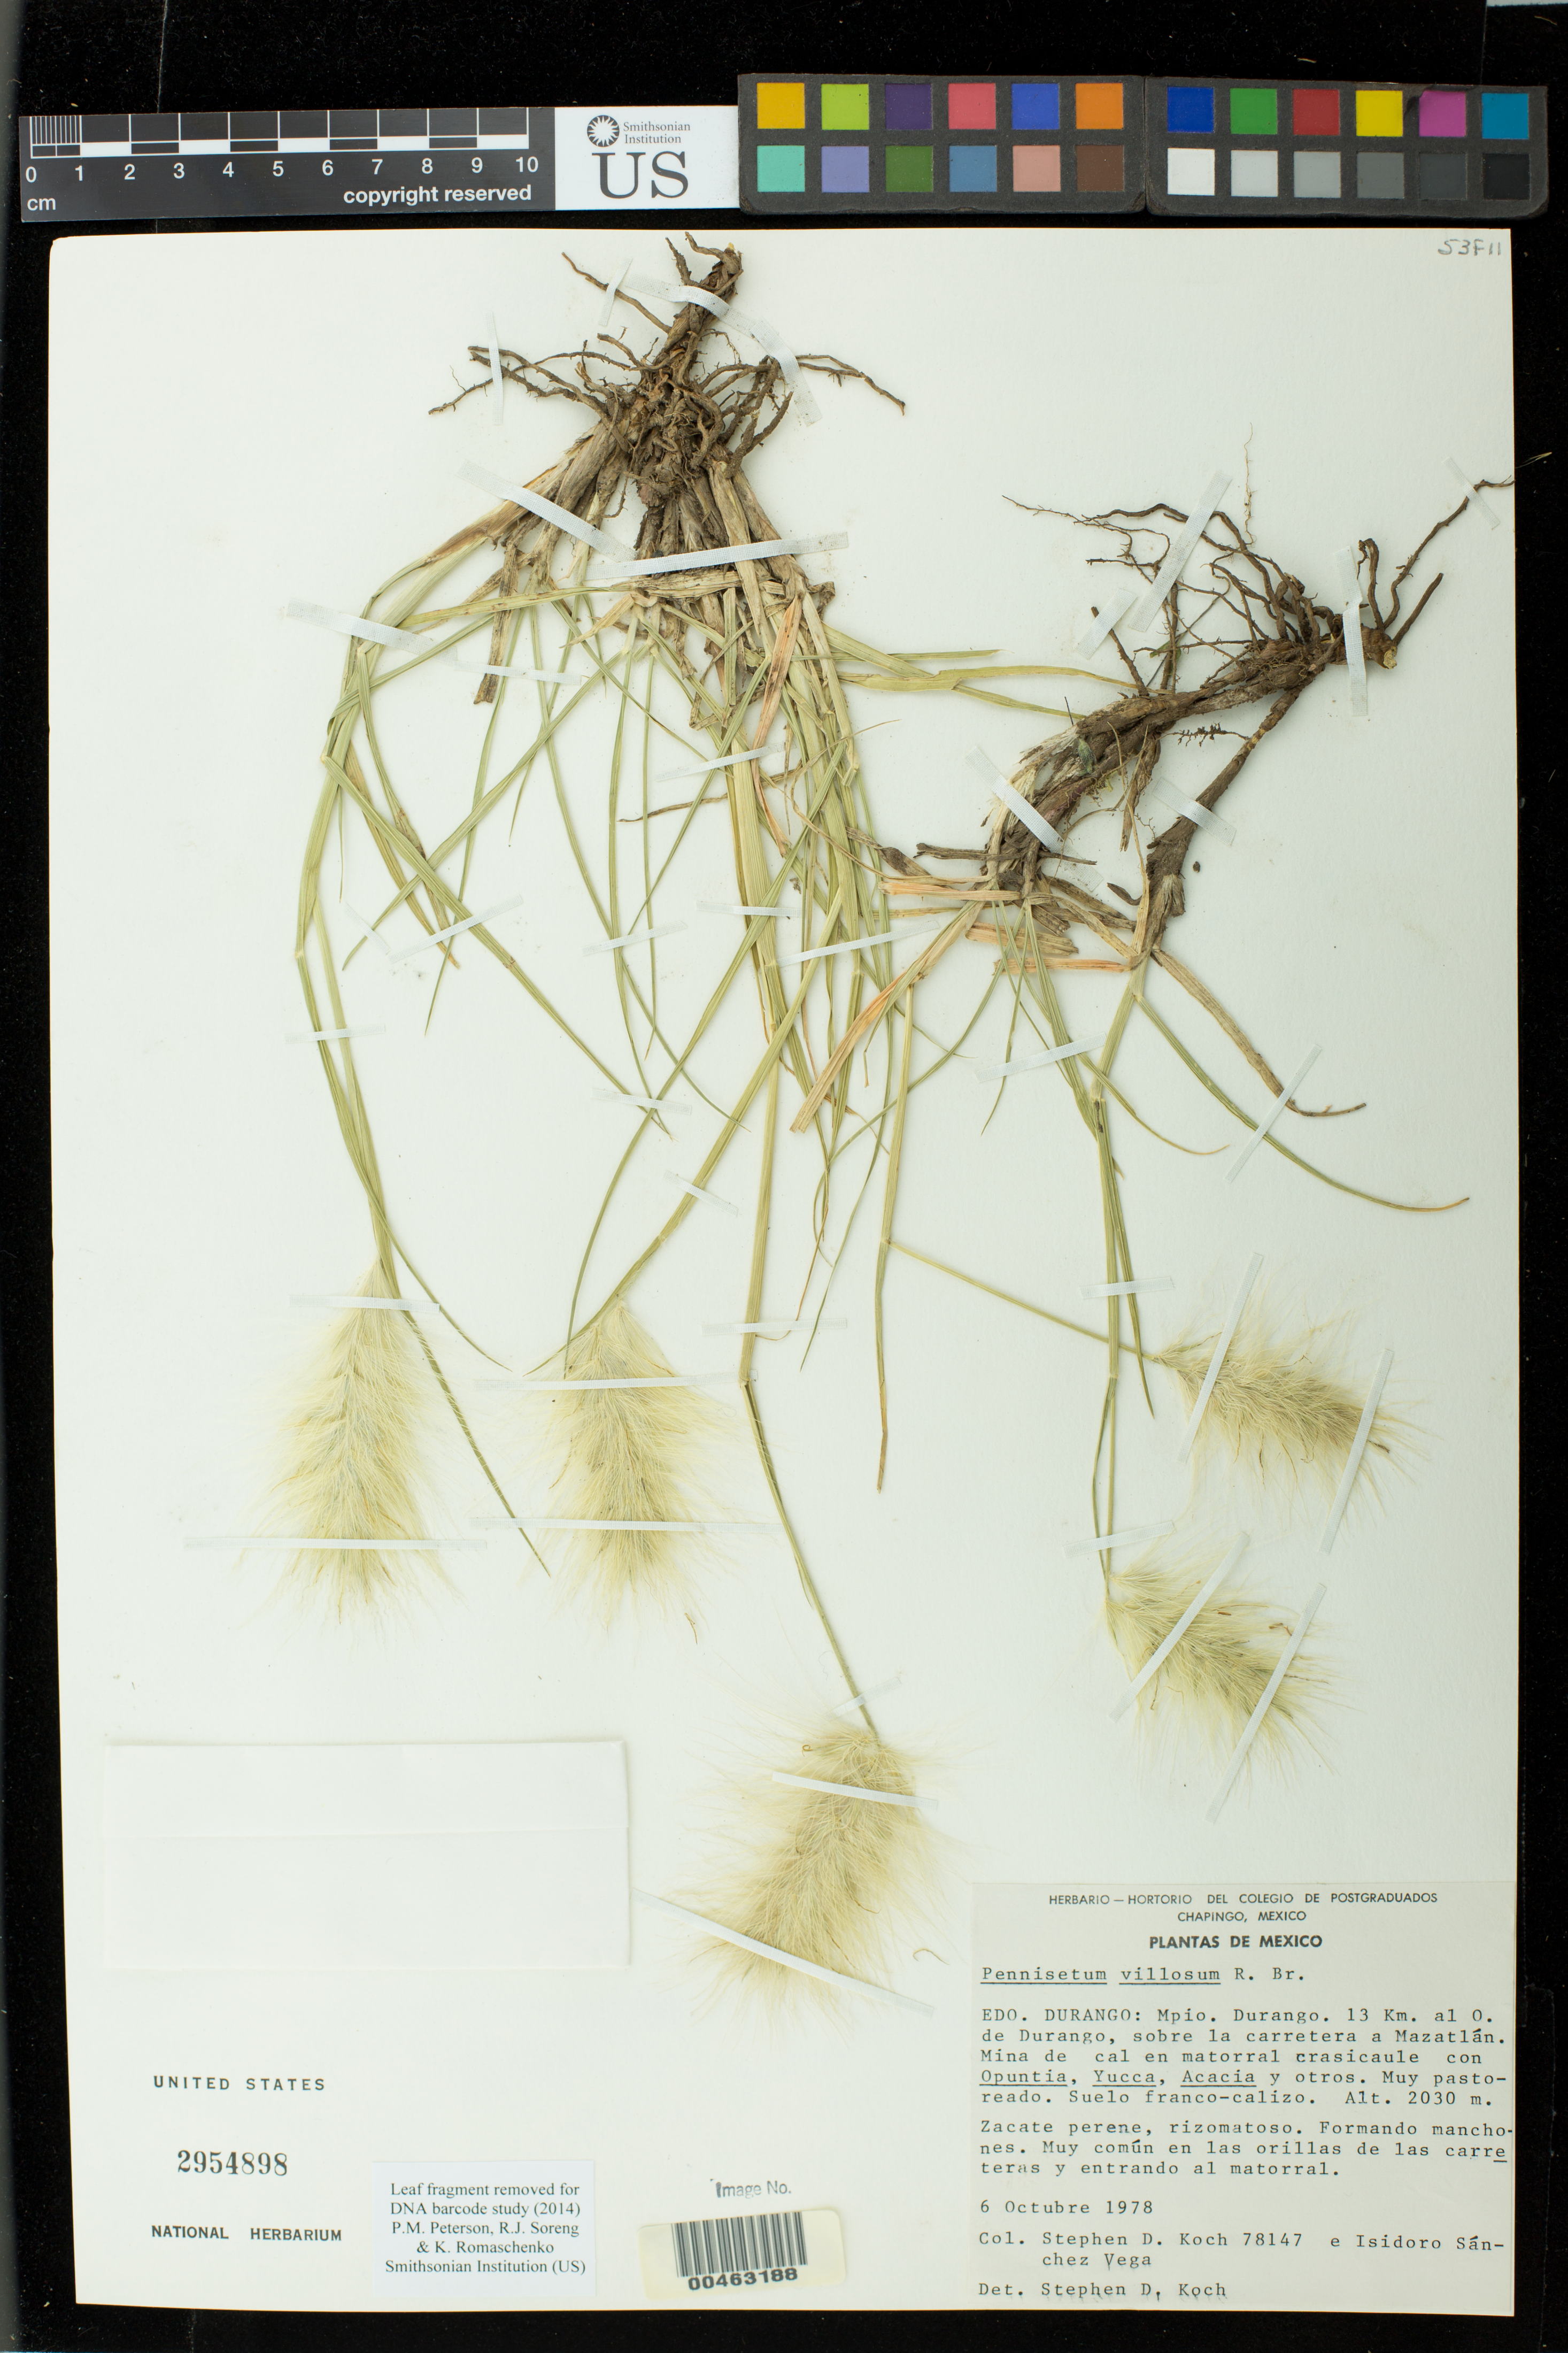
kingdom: Plantae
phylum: Tracheophyta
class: Liliopsida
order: Poales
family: Poaceae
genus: Pennisetum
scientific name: Pennisetum villosum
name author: R. Br. ex Fresen.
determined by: Koch, S. D.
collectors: S. D. Koch & I. Sánchez-Vega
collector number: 78147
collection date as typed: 6 Oct 1978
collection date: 1978-10-06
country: Mexico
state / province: Durango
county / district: Durango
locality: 13 km W of Durango, along the rd to Mazatlán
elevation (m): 2030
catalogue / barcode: US 2954898